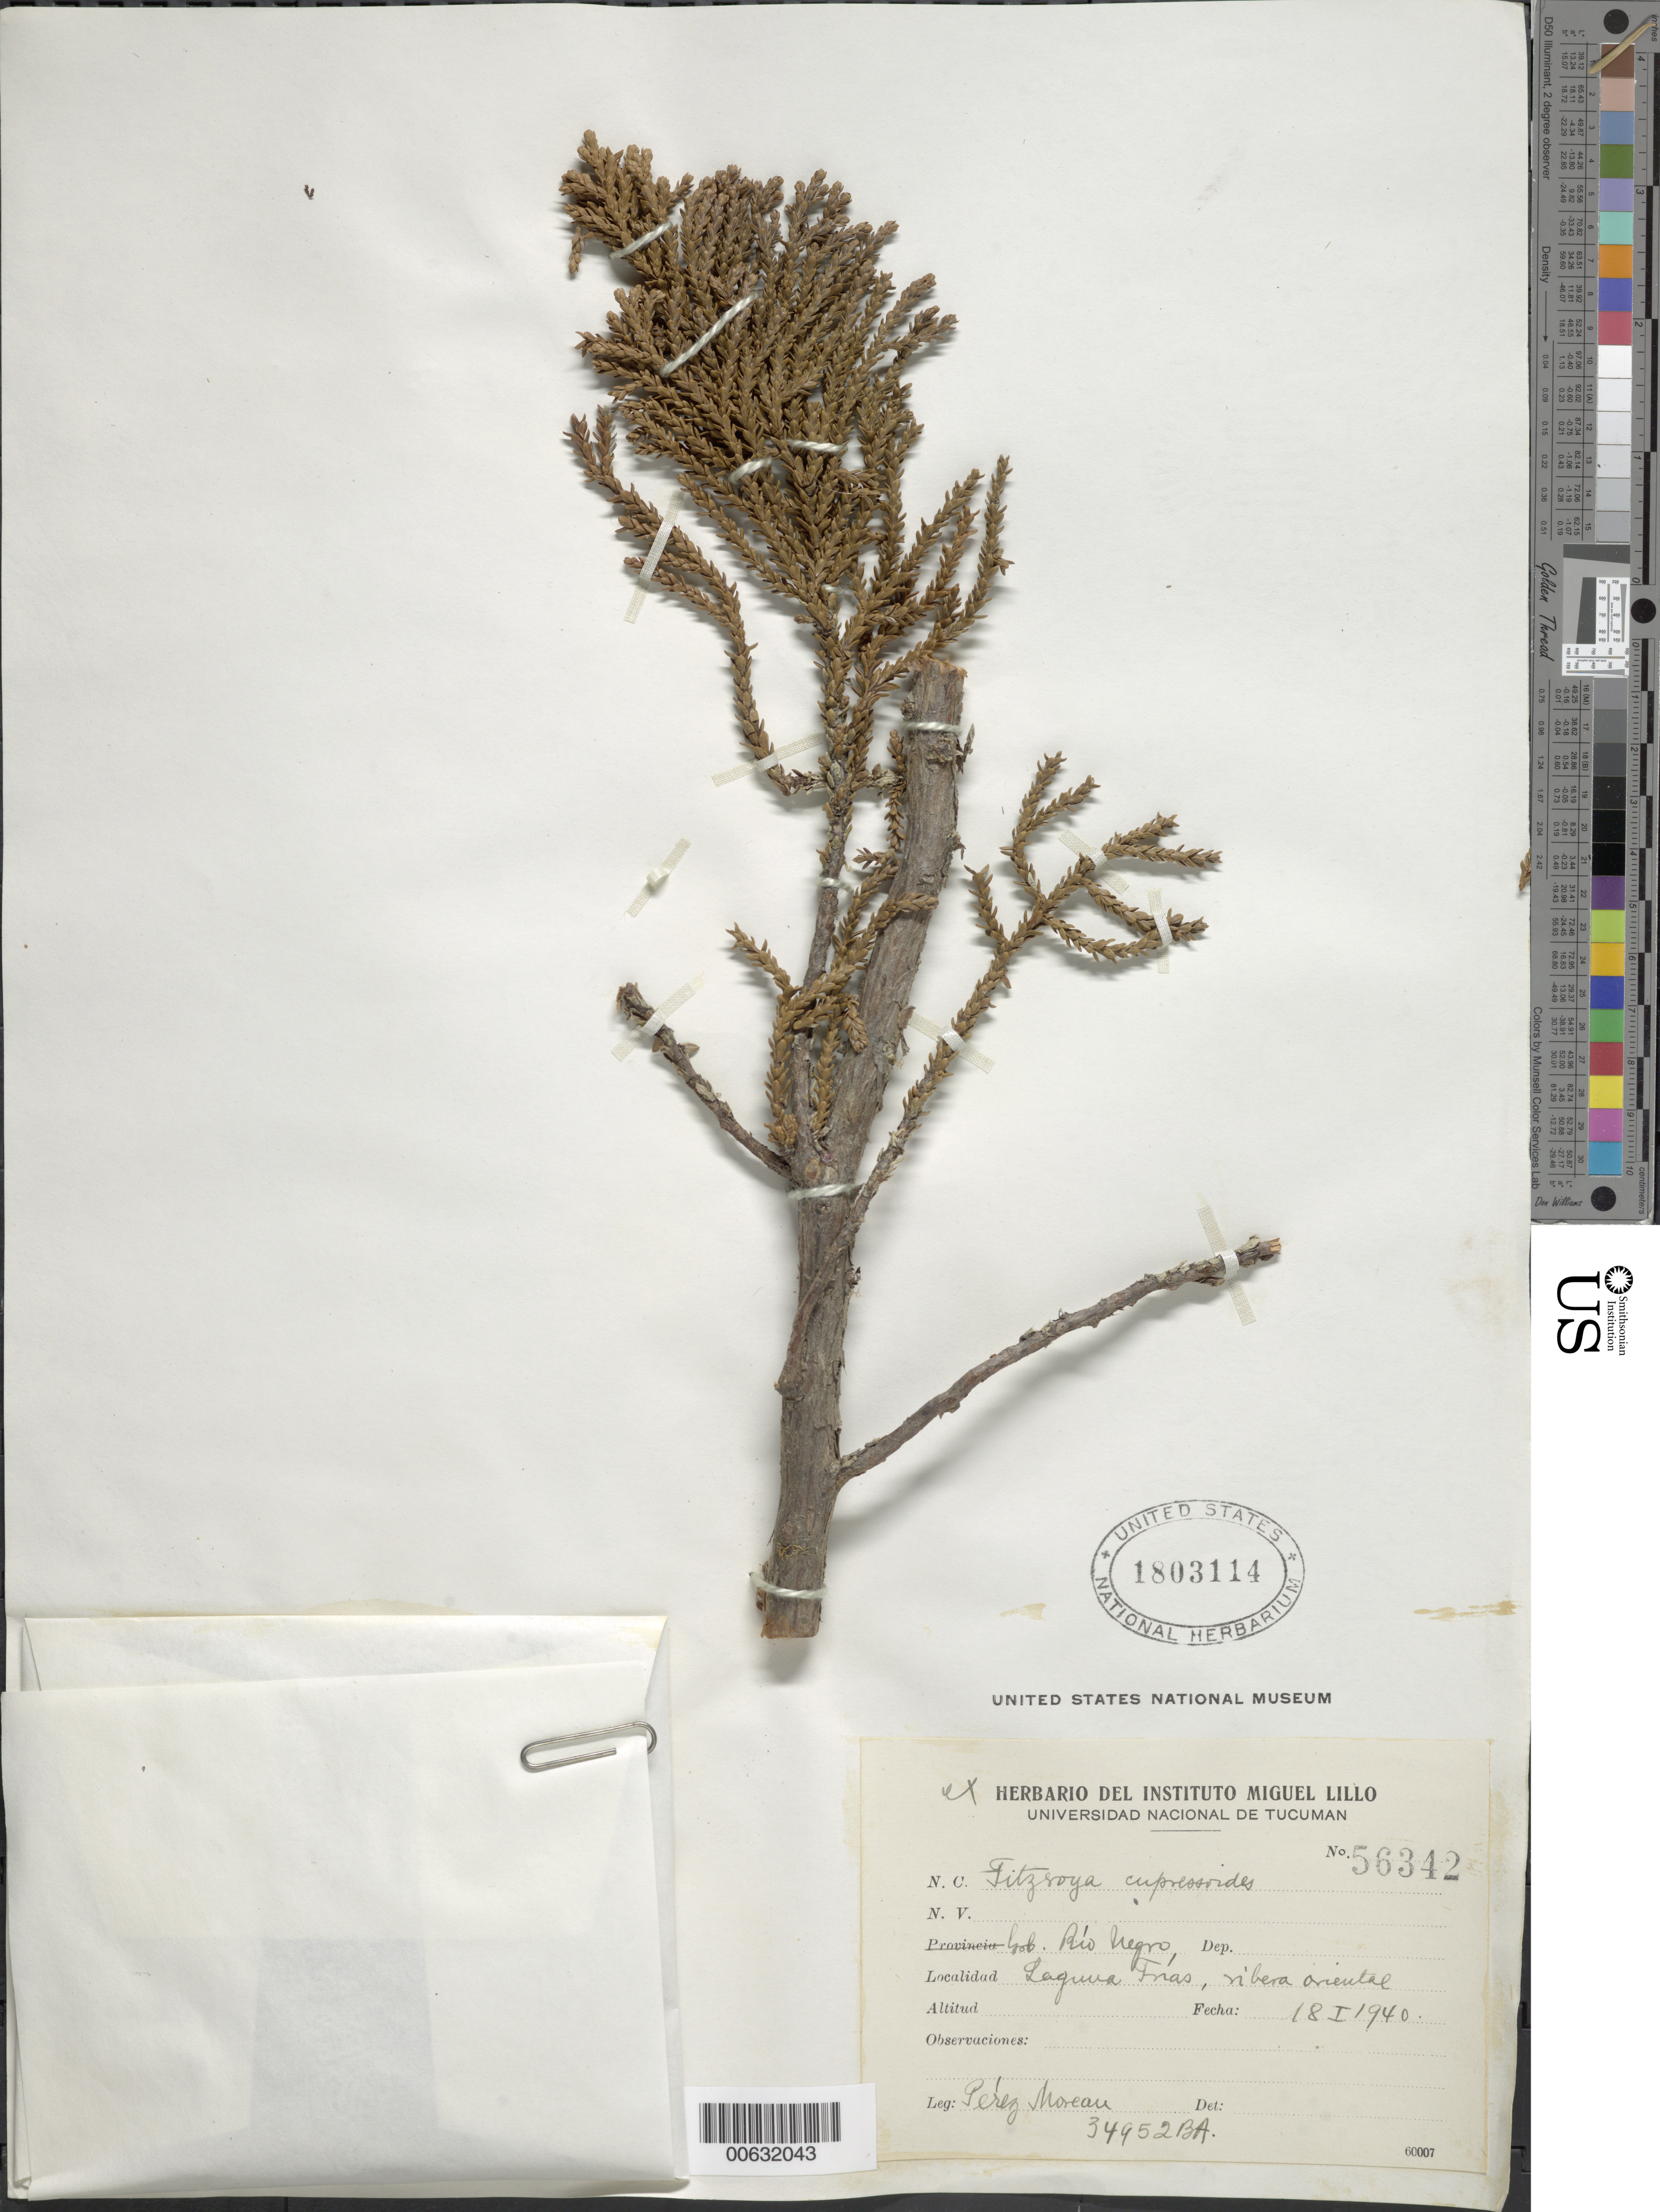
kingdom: Plantae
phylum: Tracheophyta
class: Pinopsida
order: Pinales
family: Cupressaceae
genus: Fitzroya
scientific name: Fitzroya cupressoides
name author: (Molina) I.M. Johnst.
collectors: P. Moreau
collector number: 56342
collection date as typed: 18 Jan 1940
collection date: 1940-01-18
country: Argentina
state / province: Río Negro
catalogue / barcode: US 1803114